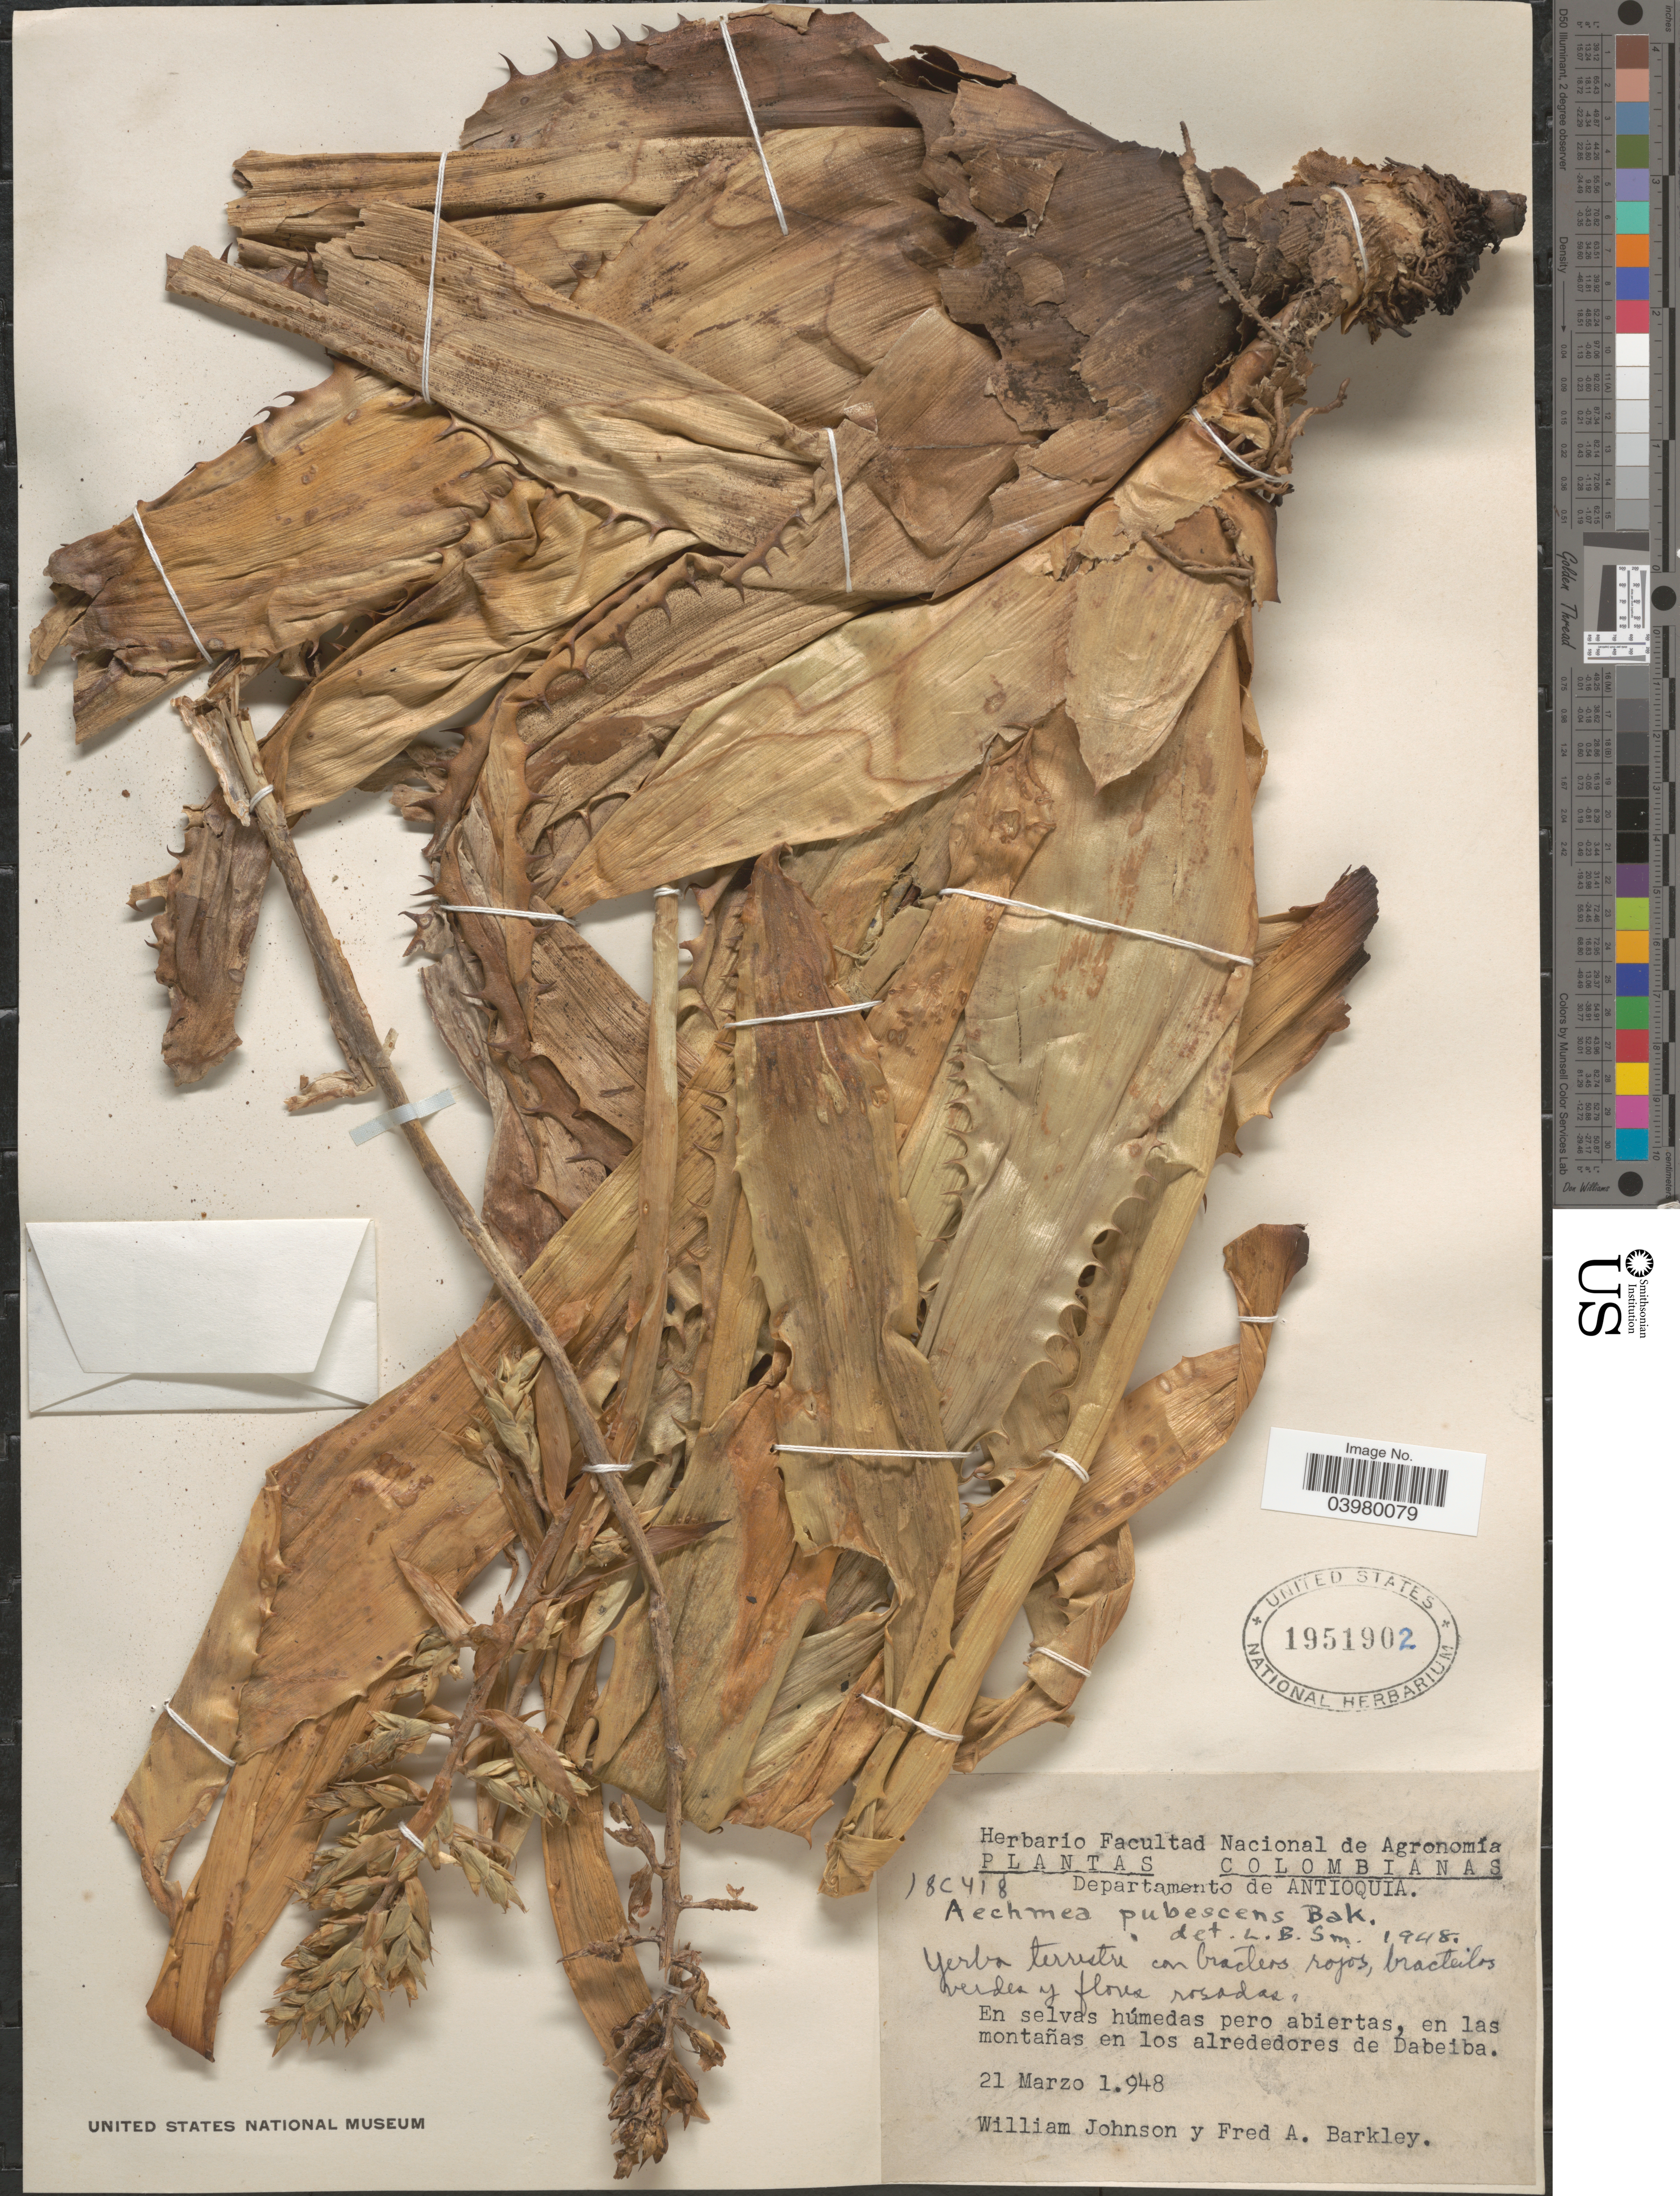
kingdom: Plantae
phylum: Tracheophyta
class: Liliopsida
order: Poales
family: Bromeliaceae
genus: Aechmea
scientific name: Aechmea pubescens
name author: Baker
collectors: W. M. Johnson & F. A. Barkley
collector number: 18C418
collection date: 1948-03-21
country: Colombia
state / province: Antioquia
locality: Departamento de Antioquia. En selvas húmedas pero abiertas, en las montañas en los alrededores de Dabeiba.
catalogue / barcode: US 1951902